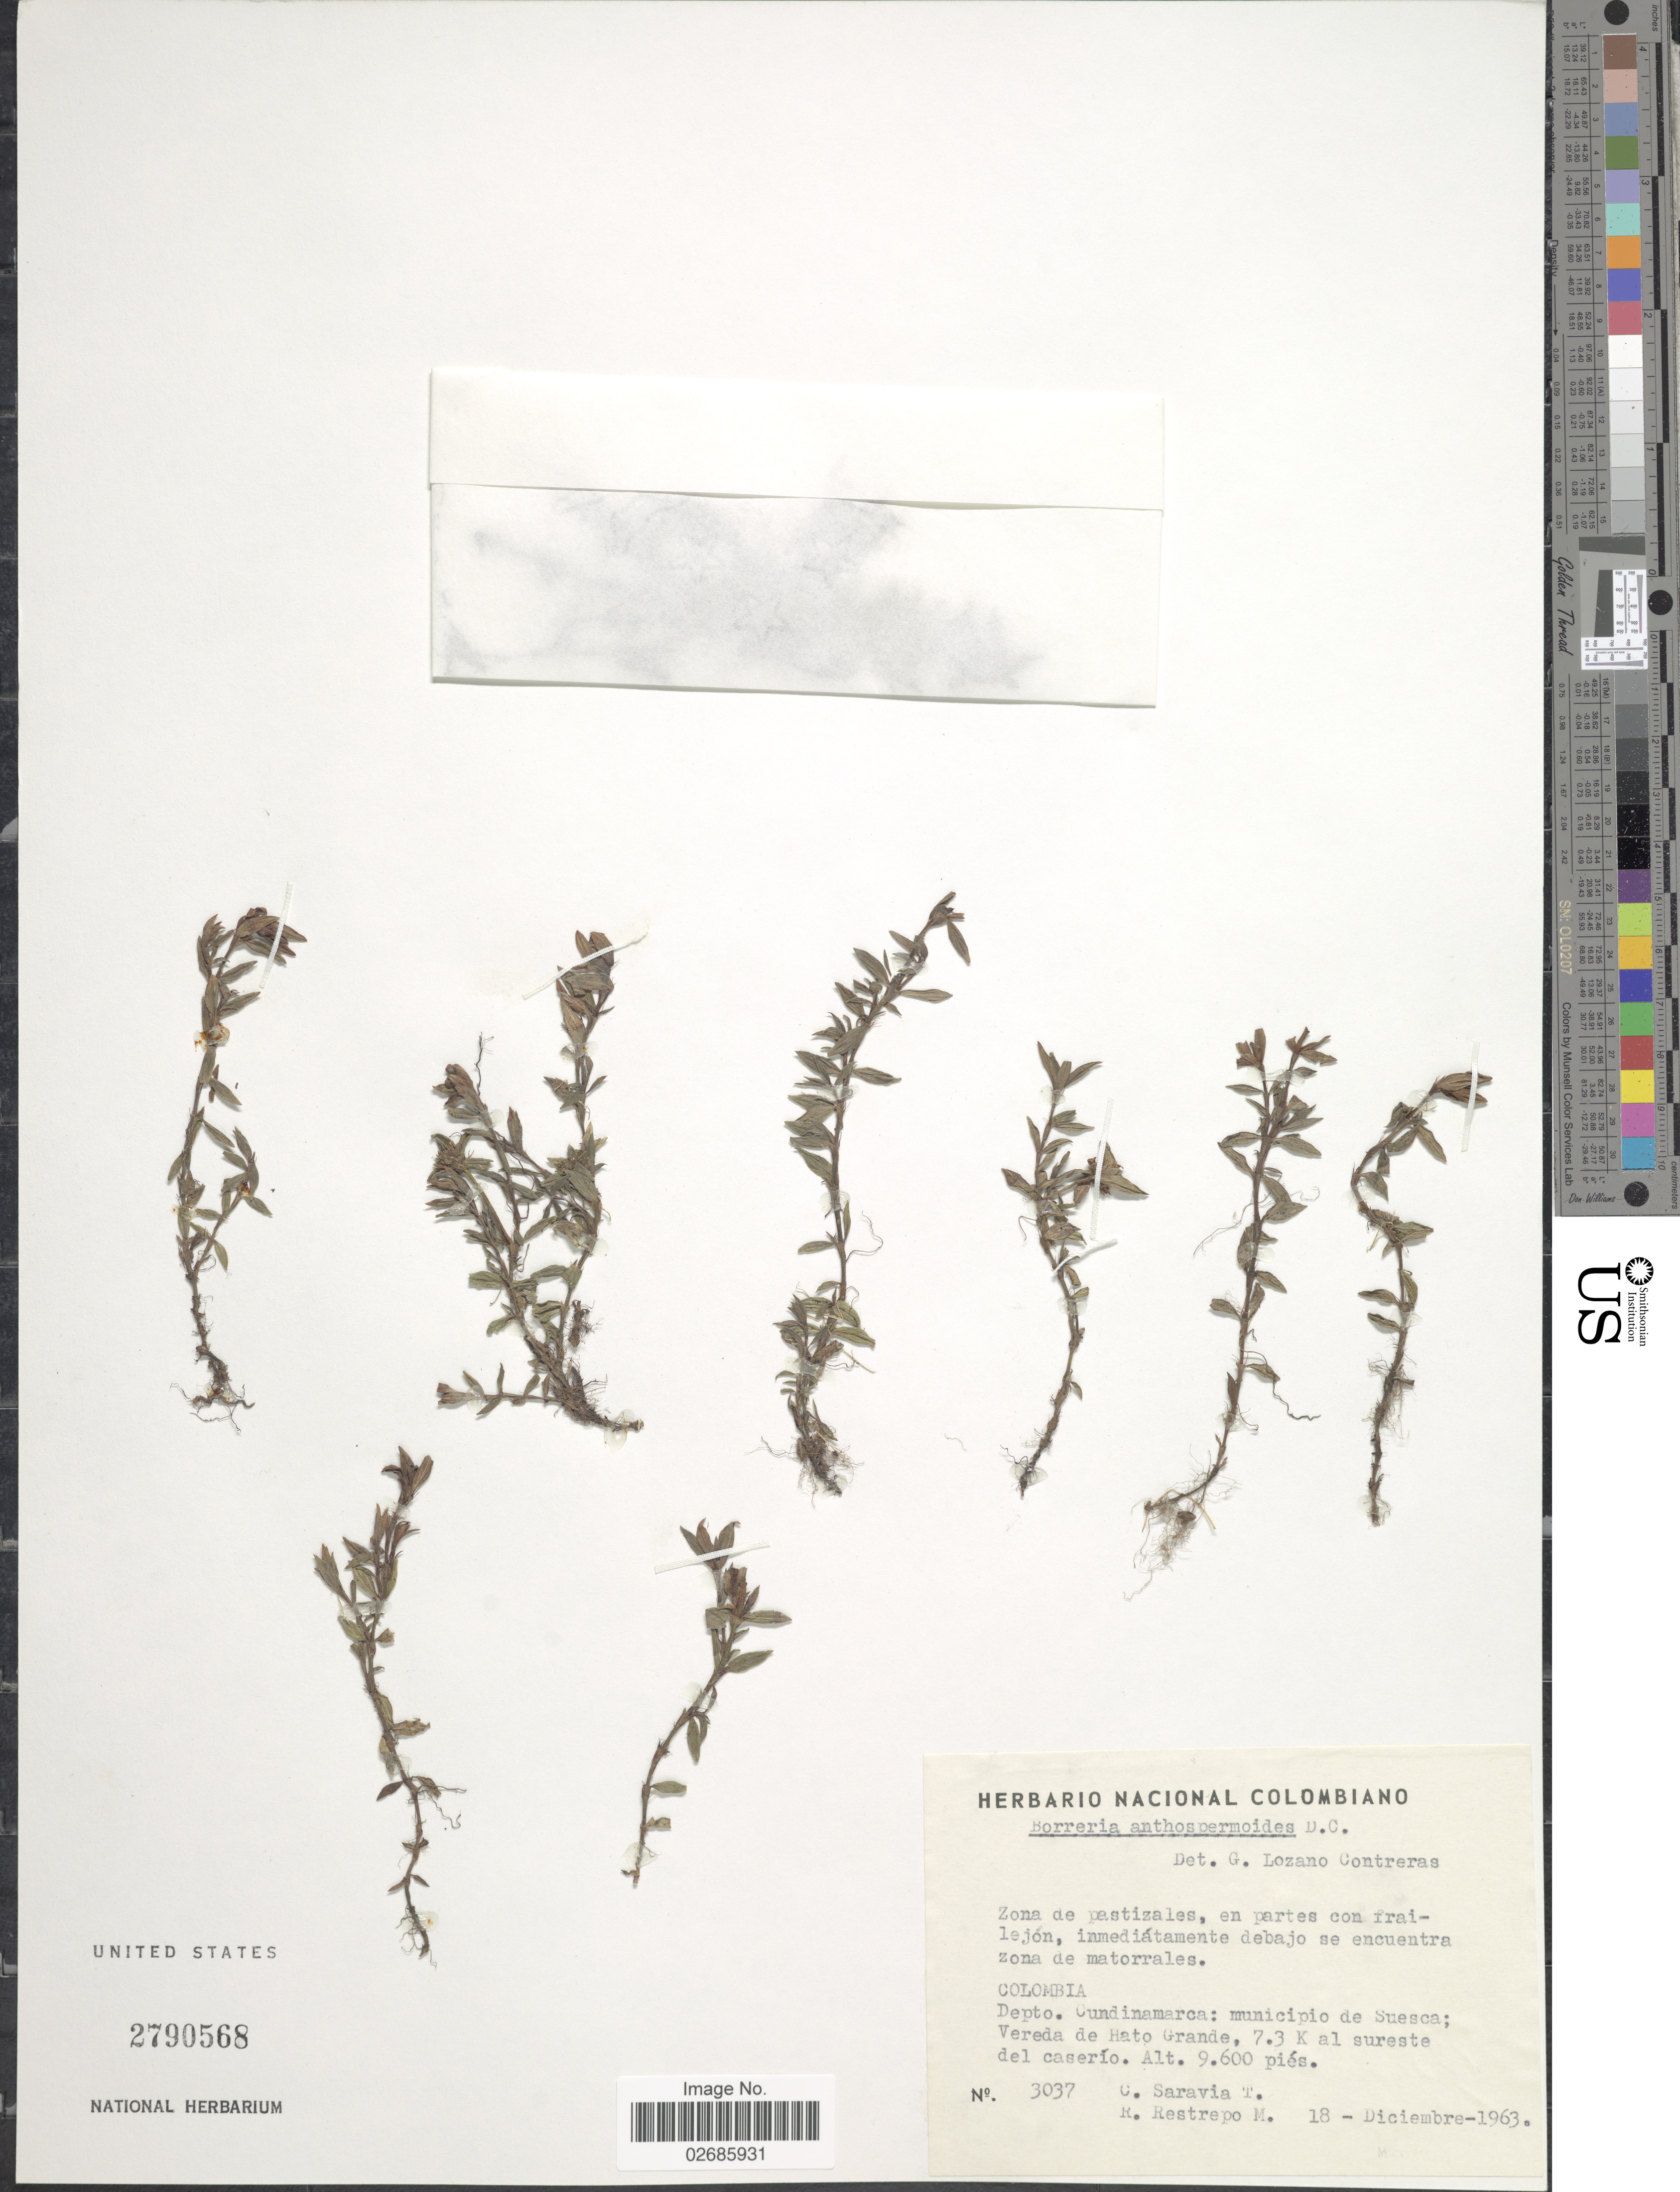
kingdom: Plantae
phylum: Tracheophyta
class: Magnoliopsida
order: Gentianales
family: Rubiaceae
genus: Borreria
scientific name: Borreria anthospermoides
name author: DC.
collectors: C. Saravia T. & R. Restrepo-Mejía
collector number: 3037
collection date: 1963-12-18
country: Colombia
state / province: Cundinamarca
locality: Depto. Cundinamarca: municipio de Suesca; Vereda de Hato Grande, 7.3 K al sureste del caserío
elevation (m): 2926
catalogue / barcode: US 2790568